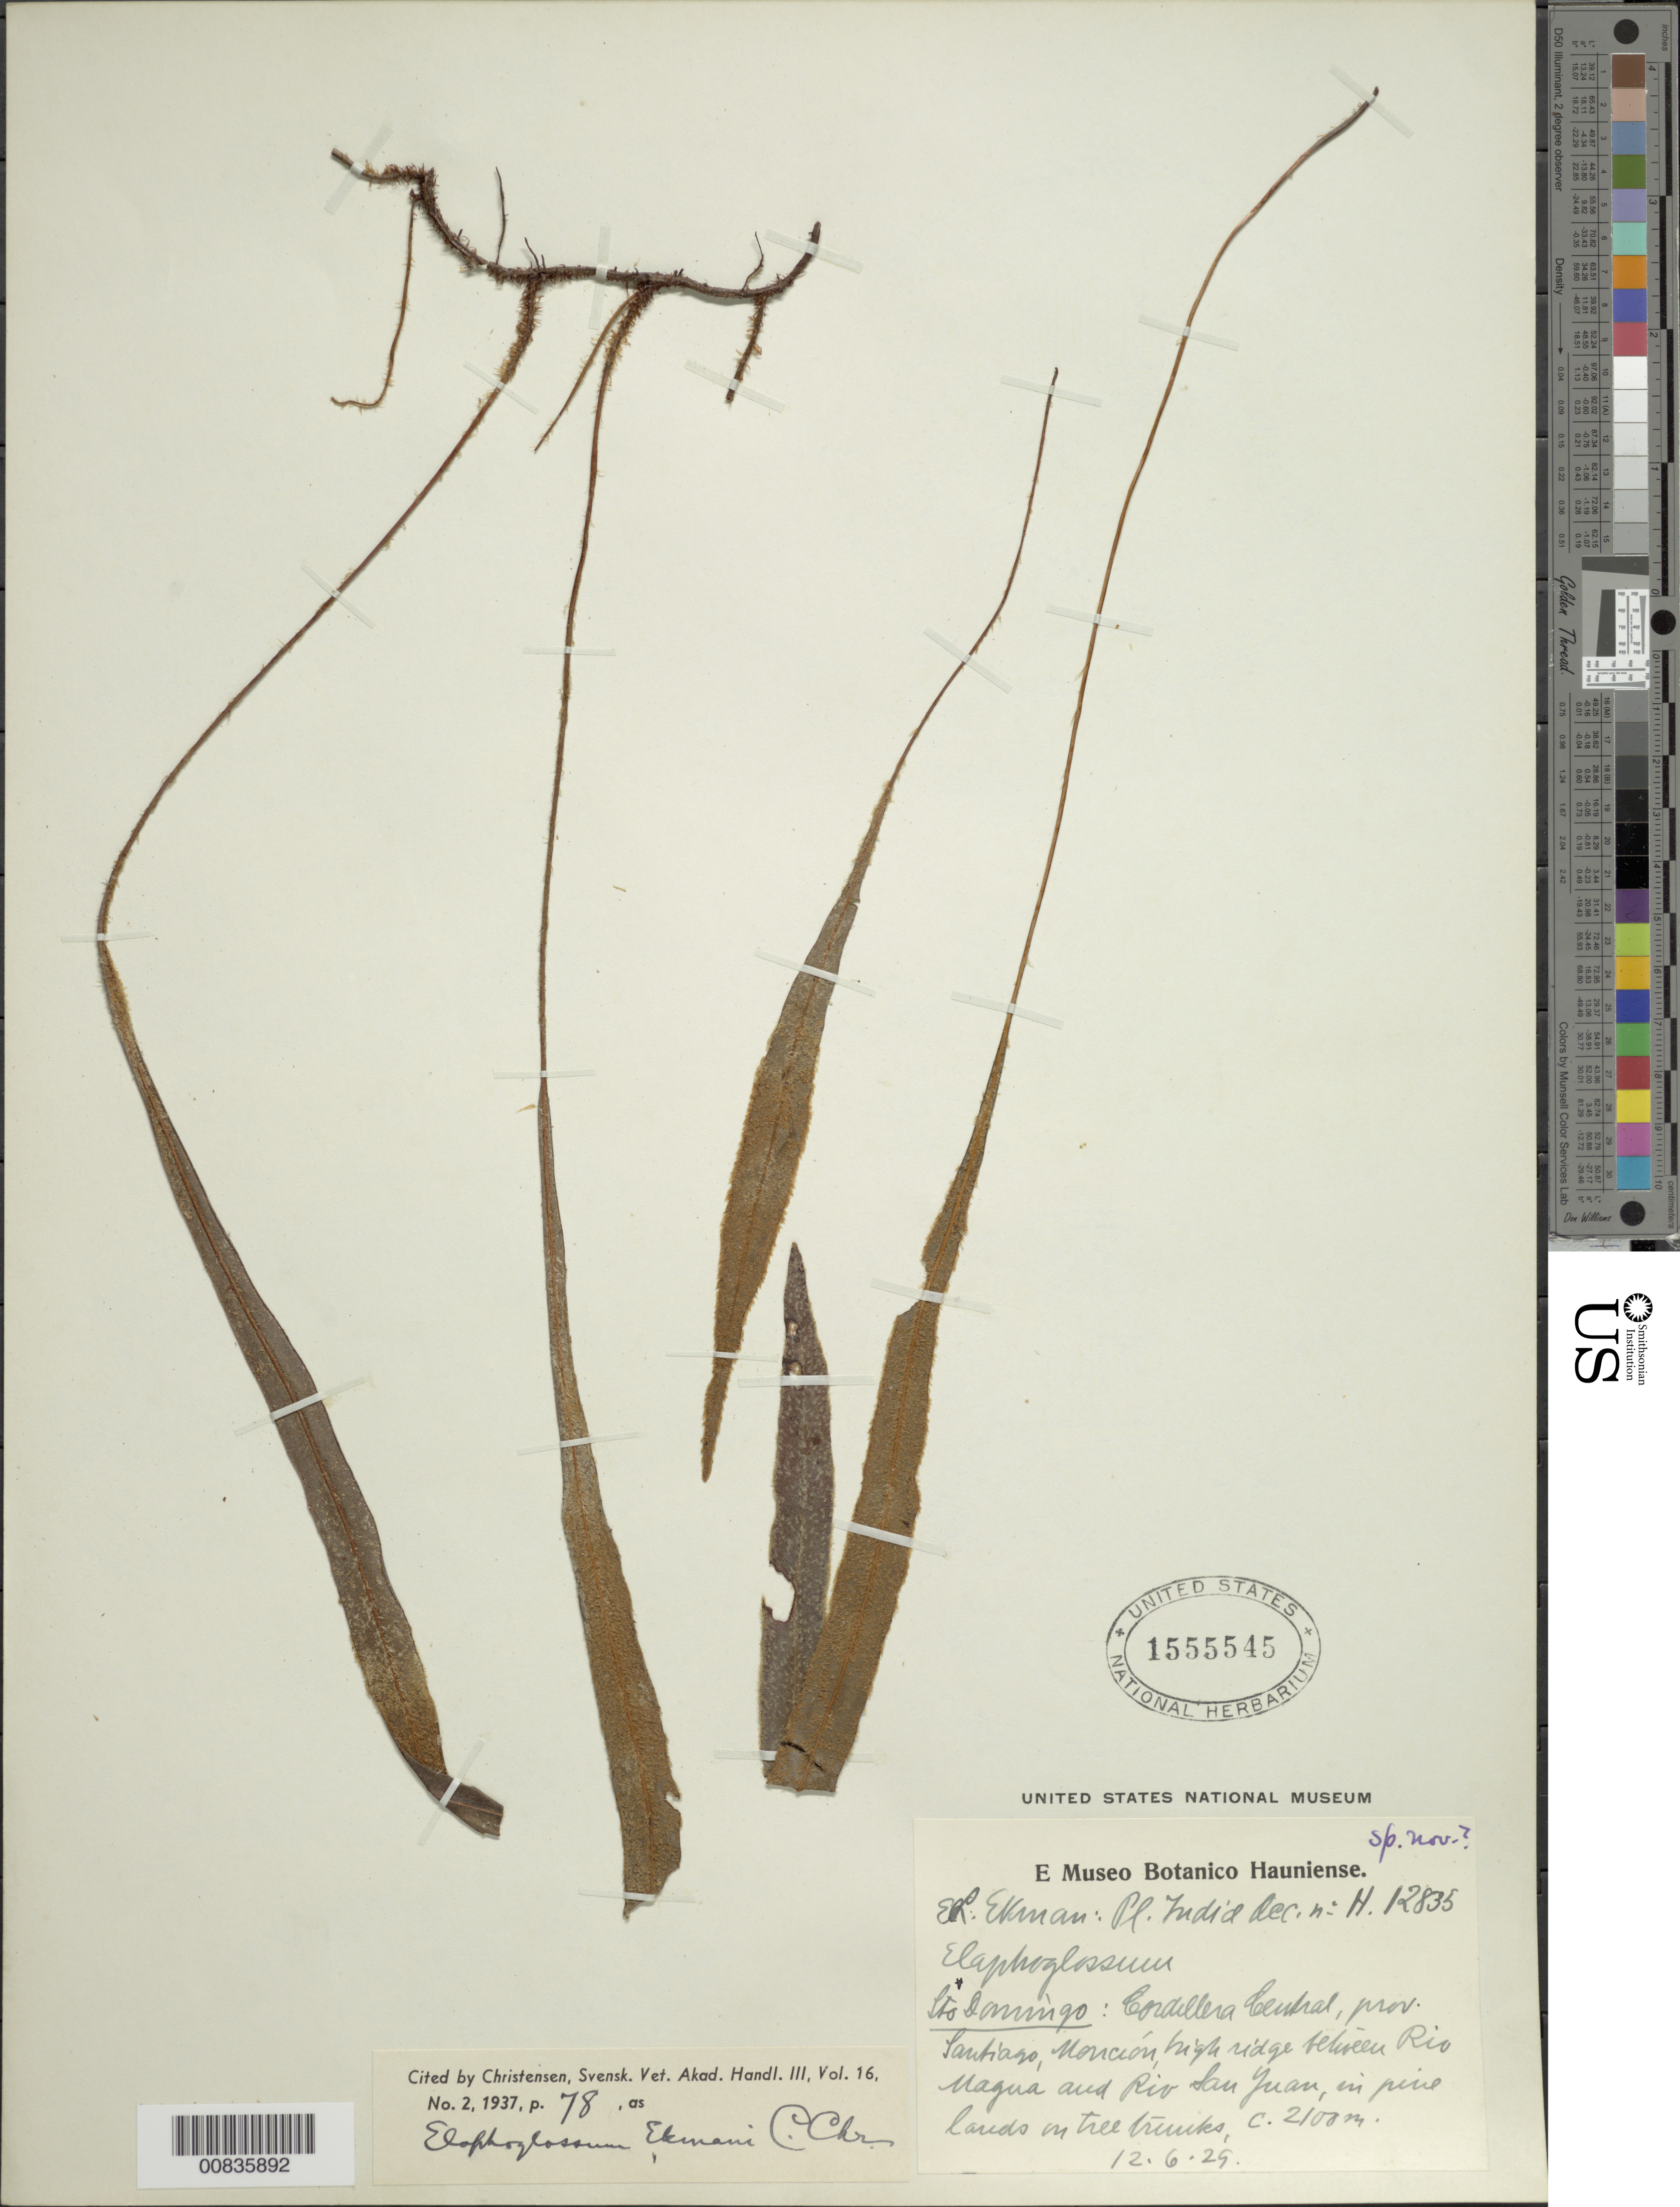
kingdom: Plantae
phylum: Tracheophyta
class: Polypodiopsida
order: Polypodiales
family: Dryopteridaceae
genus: Elaphoglossum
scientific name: Elaphoglossum ekmanii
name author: C. Chr.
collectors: E. L. Ekman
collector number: H 12835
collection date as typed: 12 Jun 1929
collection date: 1929-06-12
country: Dominican Republic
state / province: Santiago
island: Hispaniola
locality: Cordillera Central, Monción, ridge between Río Magua and Río San Juan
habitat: Pine woodlands on tree trunks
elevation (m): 2100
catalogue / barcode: US 1555545